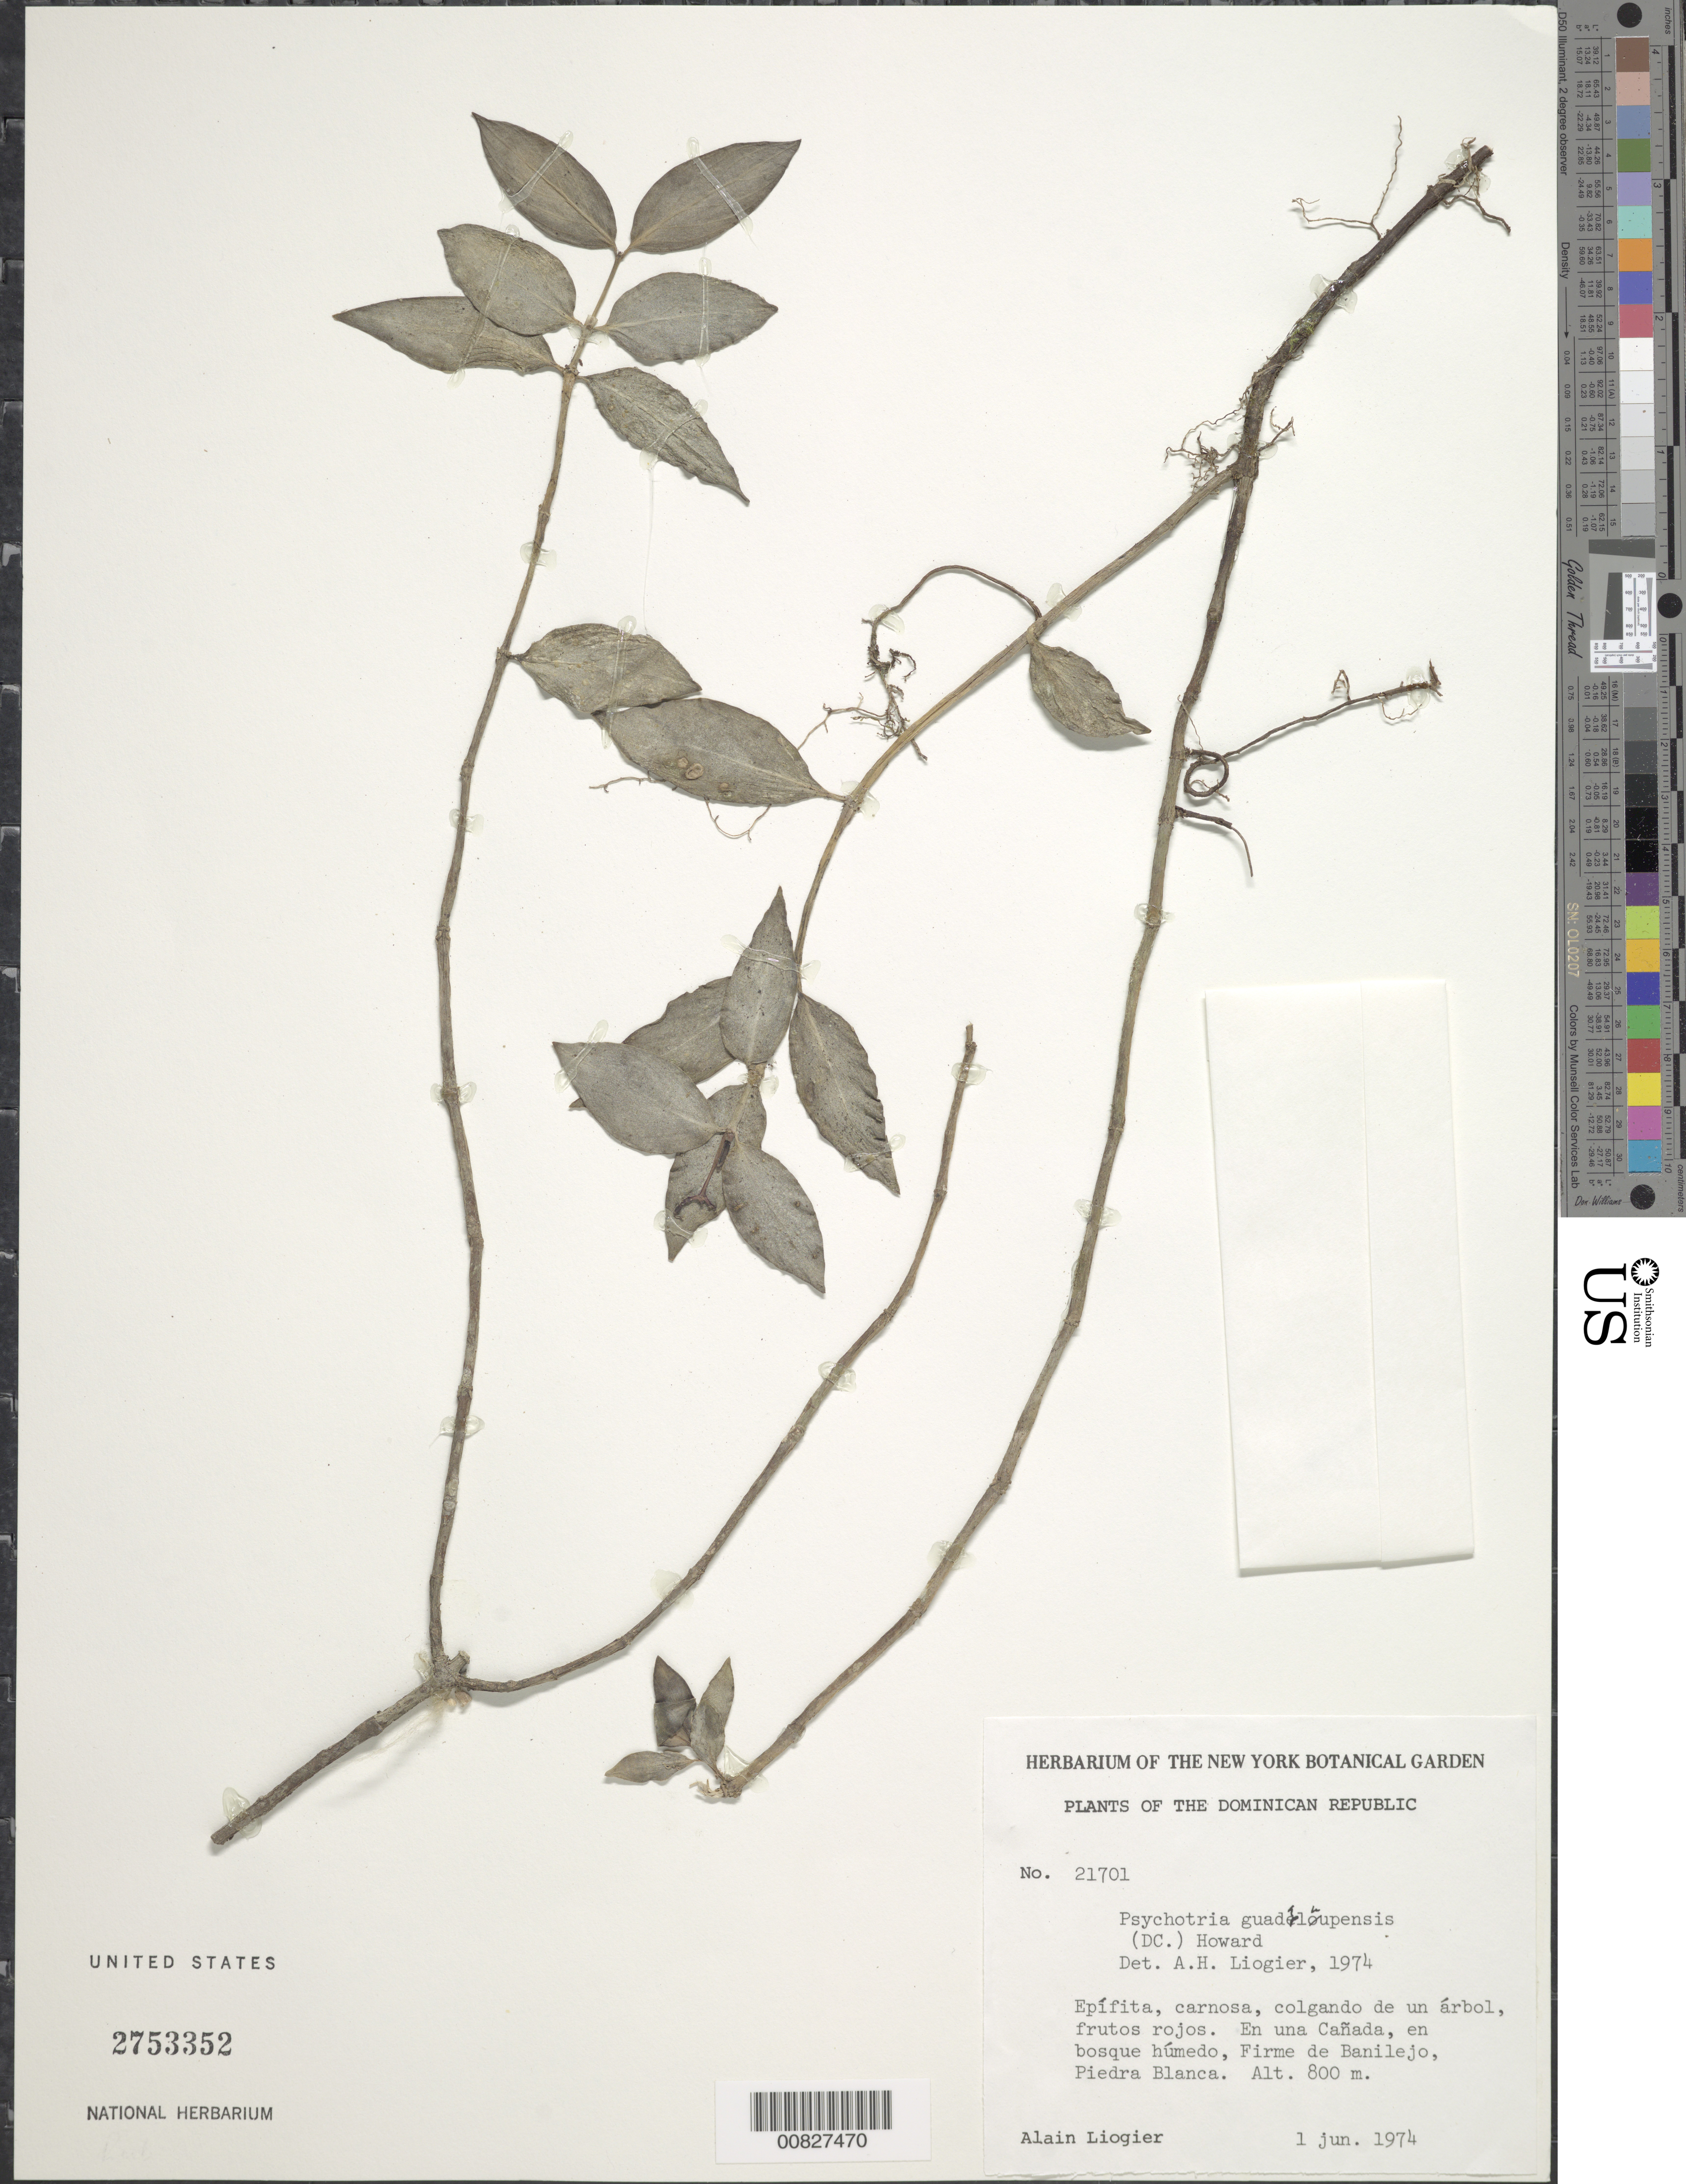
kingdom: Plantae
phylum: Tracheophyta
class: Magnoliopsida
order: Gentianales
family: Rubiaceae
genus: Notopleura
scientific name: Notopleura guadalupensis subsp. tetrapyrena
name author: (Urb.) C.M. Taylor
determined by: Nicolson, Dan H.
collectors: A. H. Liogier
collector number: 2170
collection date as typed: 01 Jun 1974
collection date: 1974-06-01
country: Dominican Republic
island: Hispaniola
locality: Firme de Banilejo, Piedra Blanca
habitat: En una cañada en bosque húmedo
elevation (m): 800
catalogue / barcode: US 2753352